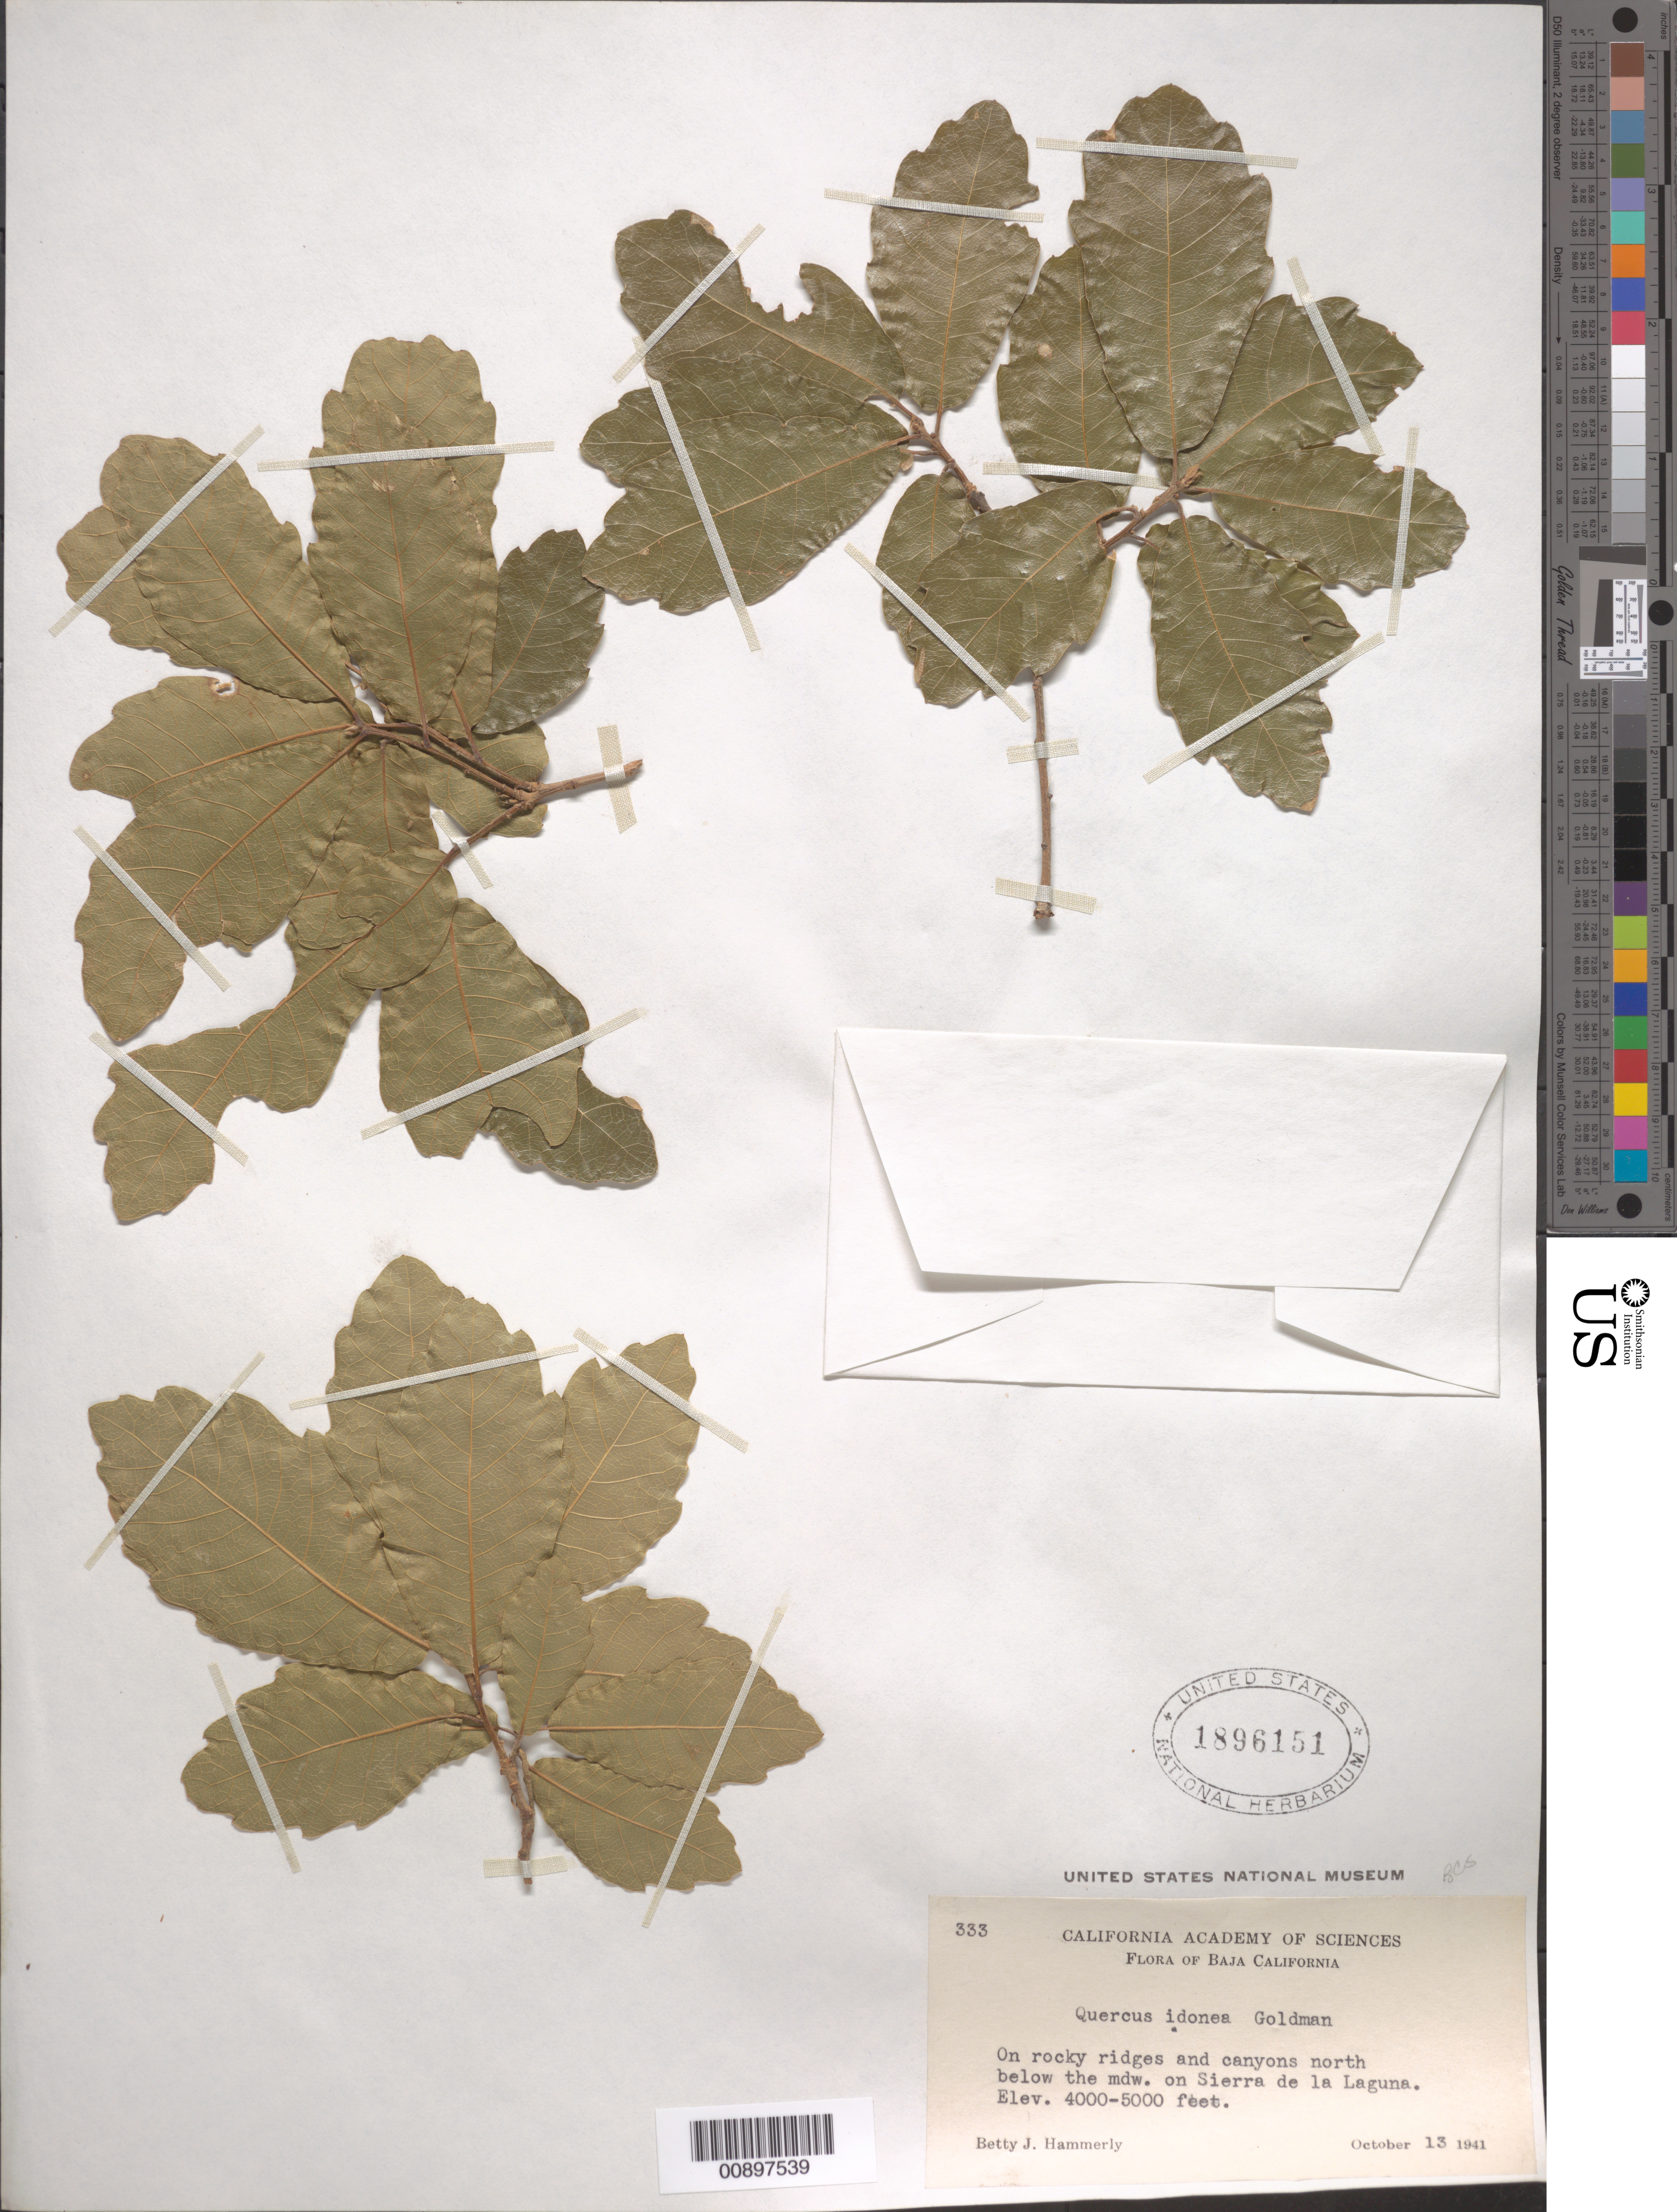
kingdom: Plantae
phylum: Tracheophyta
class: Magnoliopsida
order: Fagales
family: Fagaceae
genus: Quercus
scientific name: Quercus idonea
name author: Goldman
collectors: B. J. Hammerly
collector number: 333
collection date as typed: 13 Oct 1941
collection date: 1941-10-13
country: Mexico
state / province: Baja California Sur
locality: On rocky ridges and canyons north below the mdw. On Sierra de la Laguna.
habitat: On rocky ridges and canyons.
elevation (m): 1219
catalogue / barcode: US 1896151